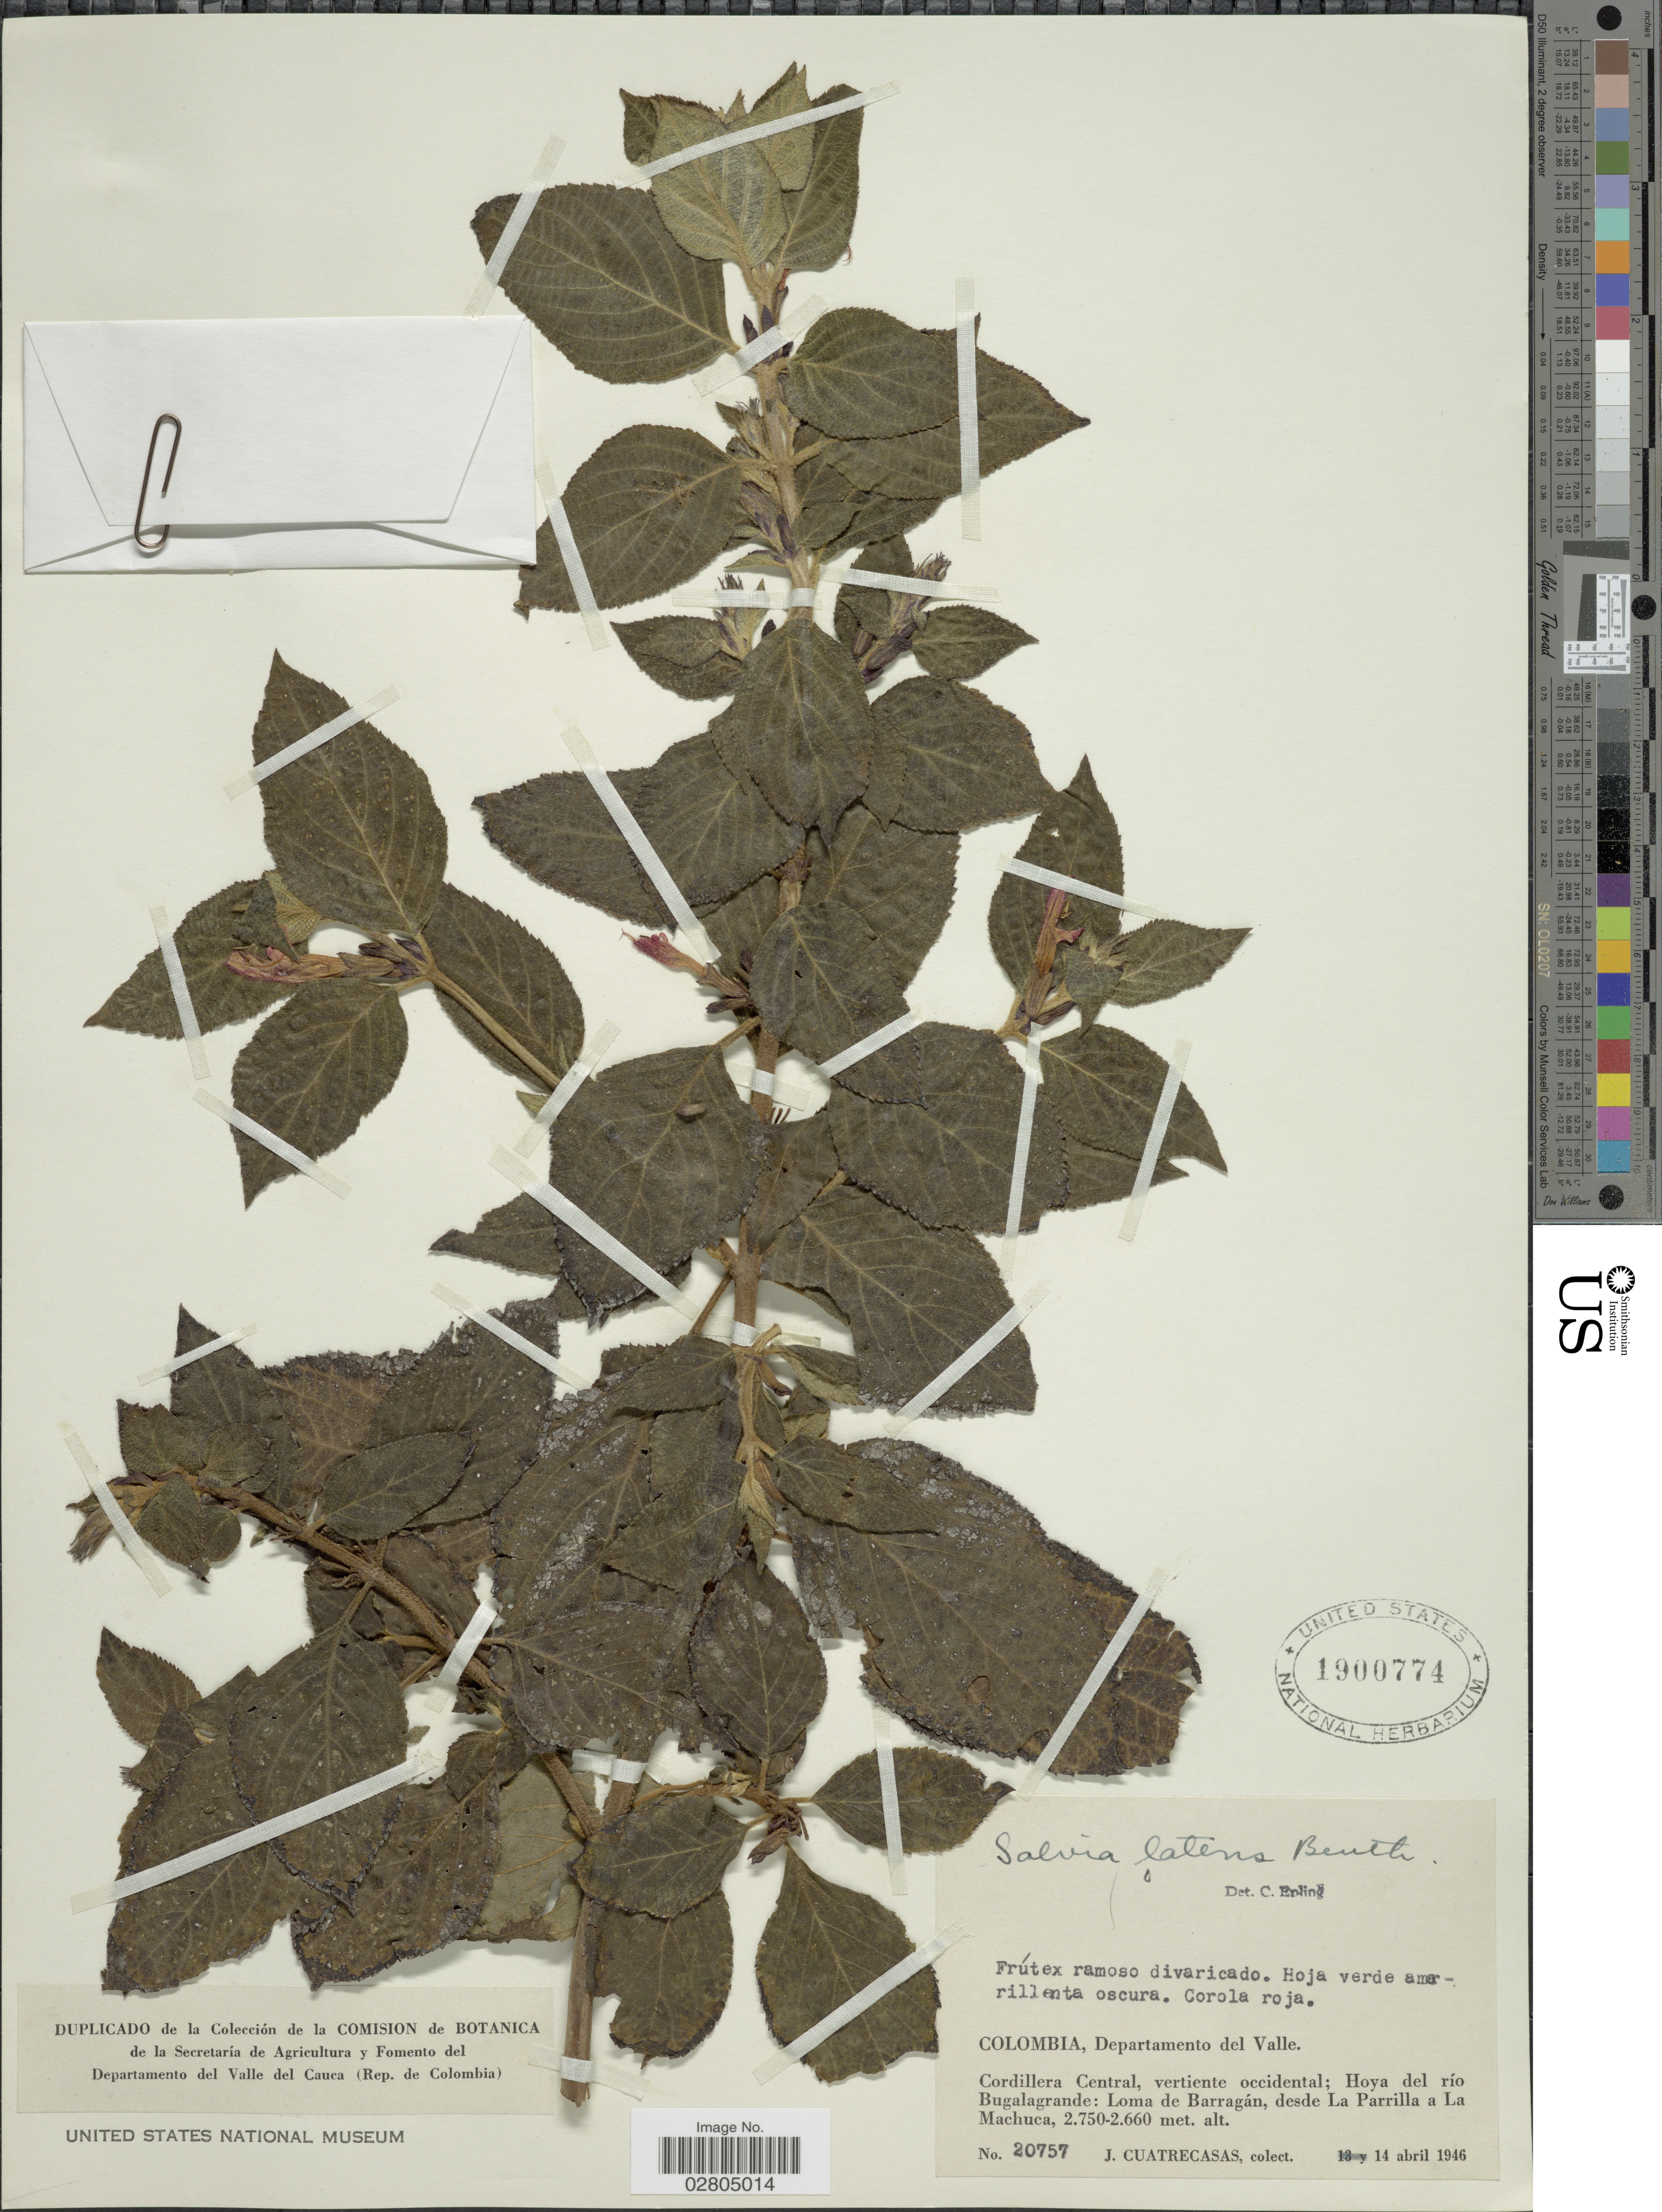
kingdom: Plantae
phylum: Tracheophyta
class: Magnoliopsida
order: Lamiales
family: Lamiaceae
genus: Salvia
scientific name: Salvia rufula subsp. latens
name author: (Benth.) J.R.I. Wood & Harley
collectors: J. Cuatrecasas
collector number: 20757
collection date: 1946-04-14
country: Colombia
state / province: Valle del Cauca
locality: Departamento del Valle, Cordillera Central, vertiente occidental, Hoya del río Bugalagrande, Loma de Barragán, desde La Parrilla a La Machuca.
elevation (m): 2660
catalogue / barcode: US 1900774